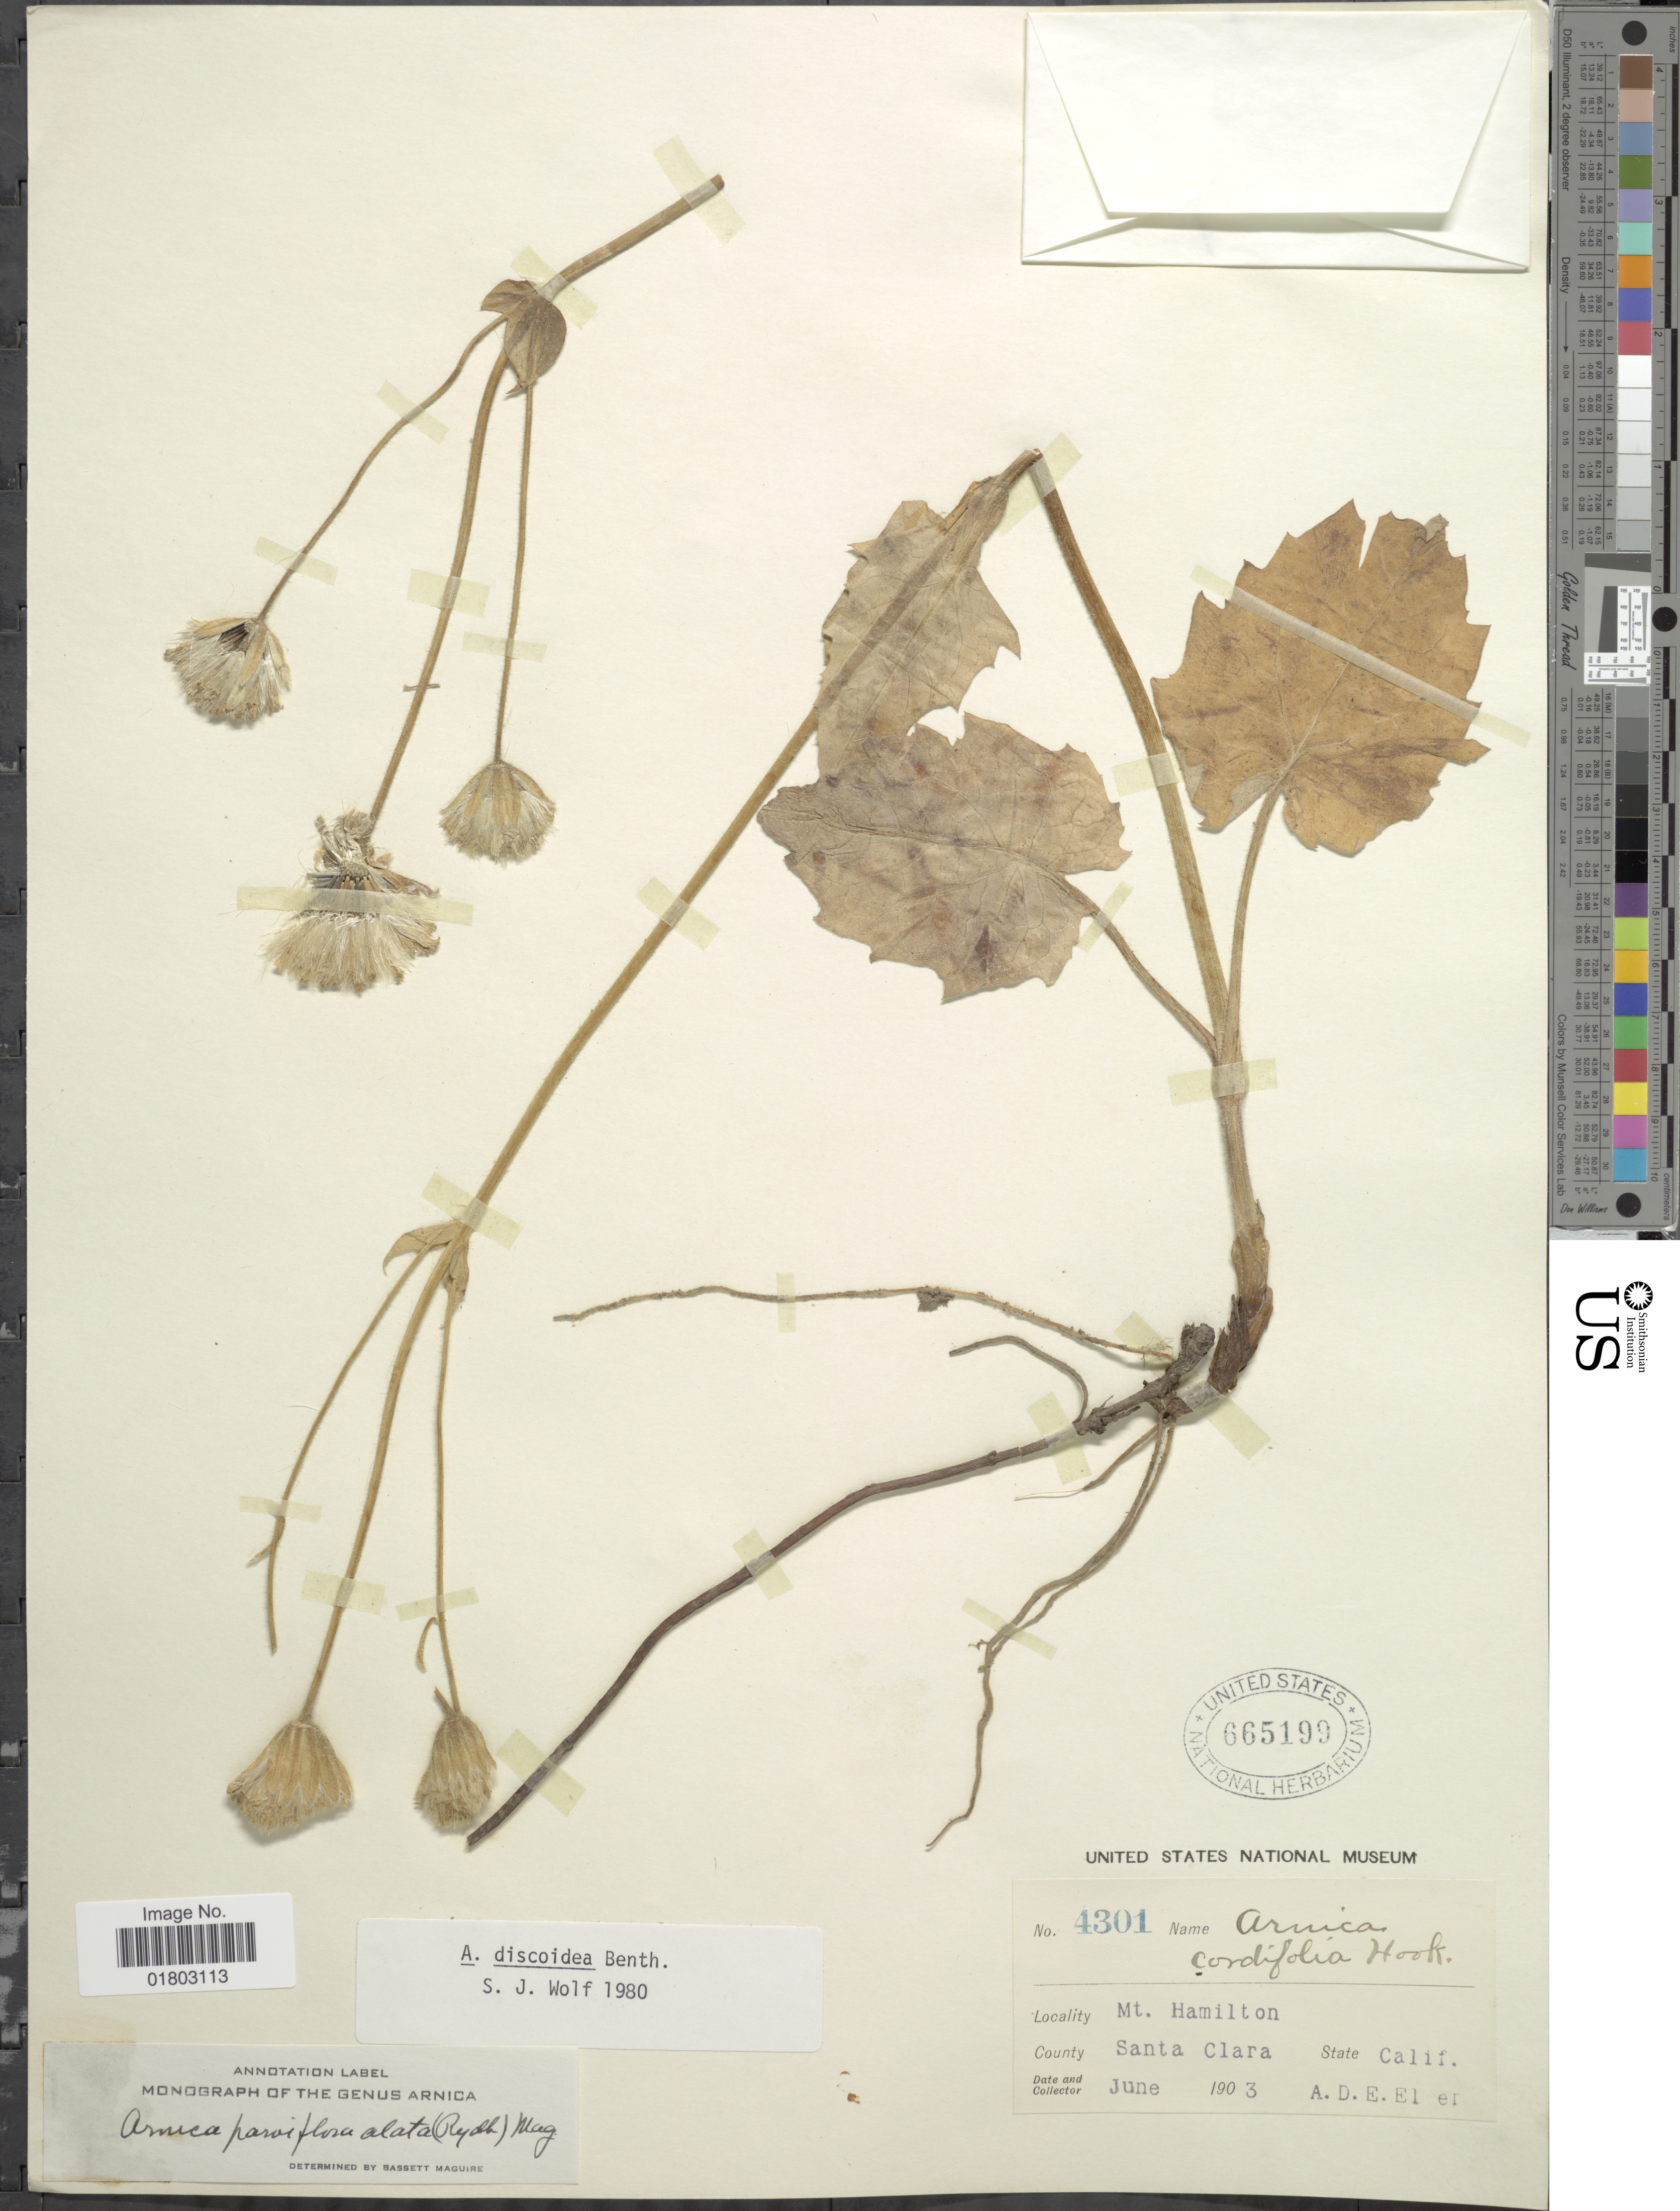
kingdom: Plantae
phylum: Tracheophyta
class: Magnoliopsida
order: Asterales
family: Asteraceae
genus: Arnica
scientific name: Arnica discoidea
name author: Benth.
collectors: A. D. E. Elmer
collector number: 4301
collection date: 1903-06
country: United States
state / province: California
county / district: Santa Clara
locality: Mt Hamilton, County Santa Clara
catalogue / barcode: US 665199